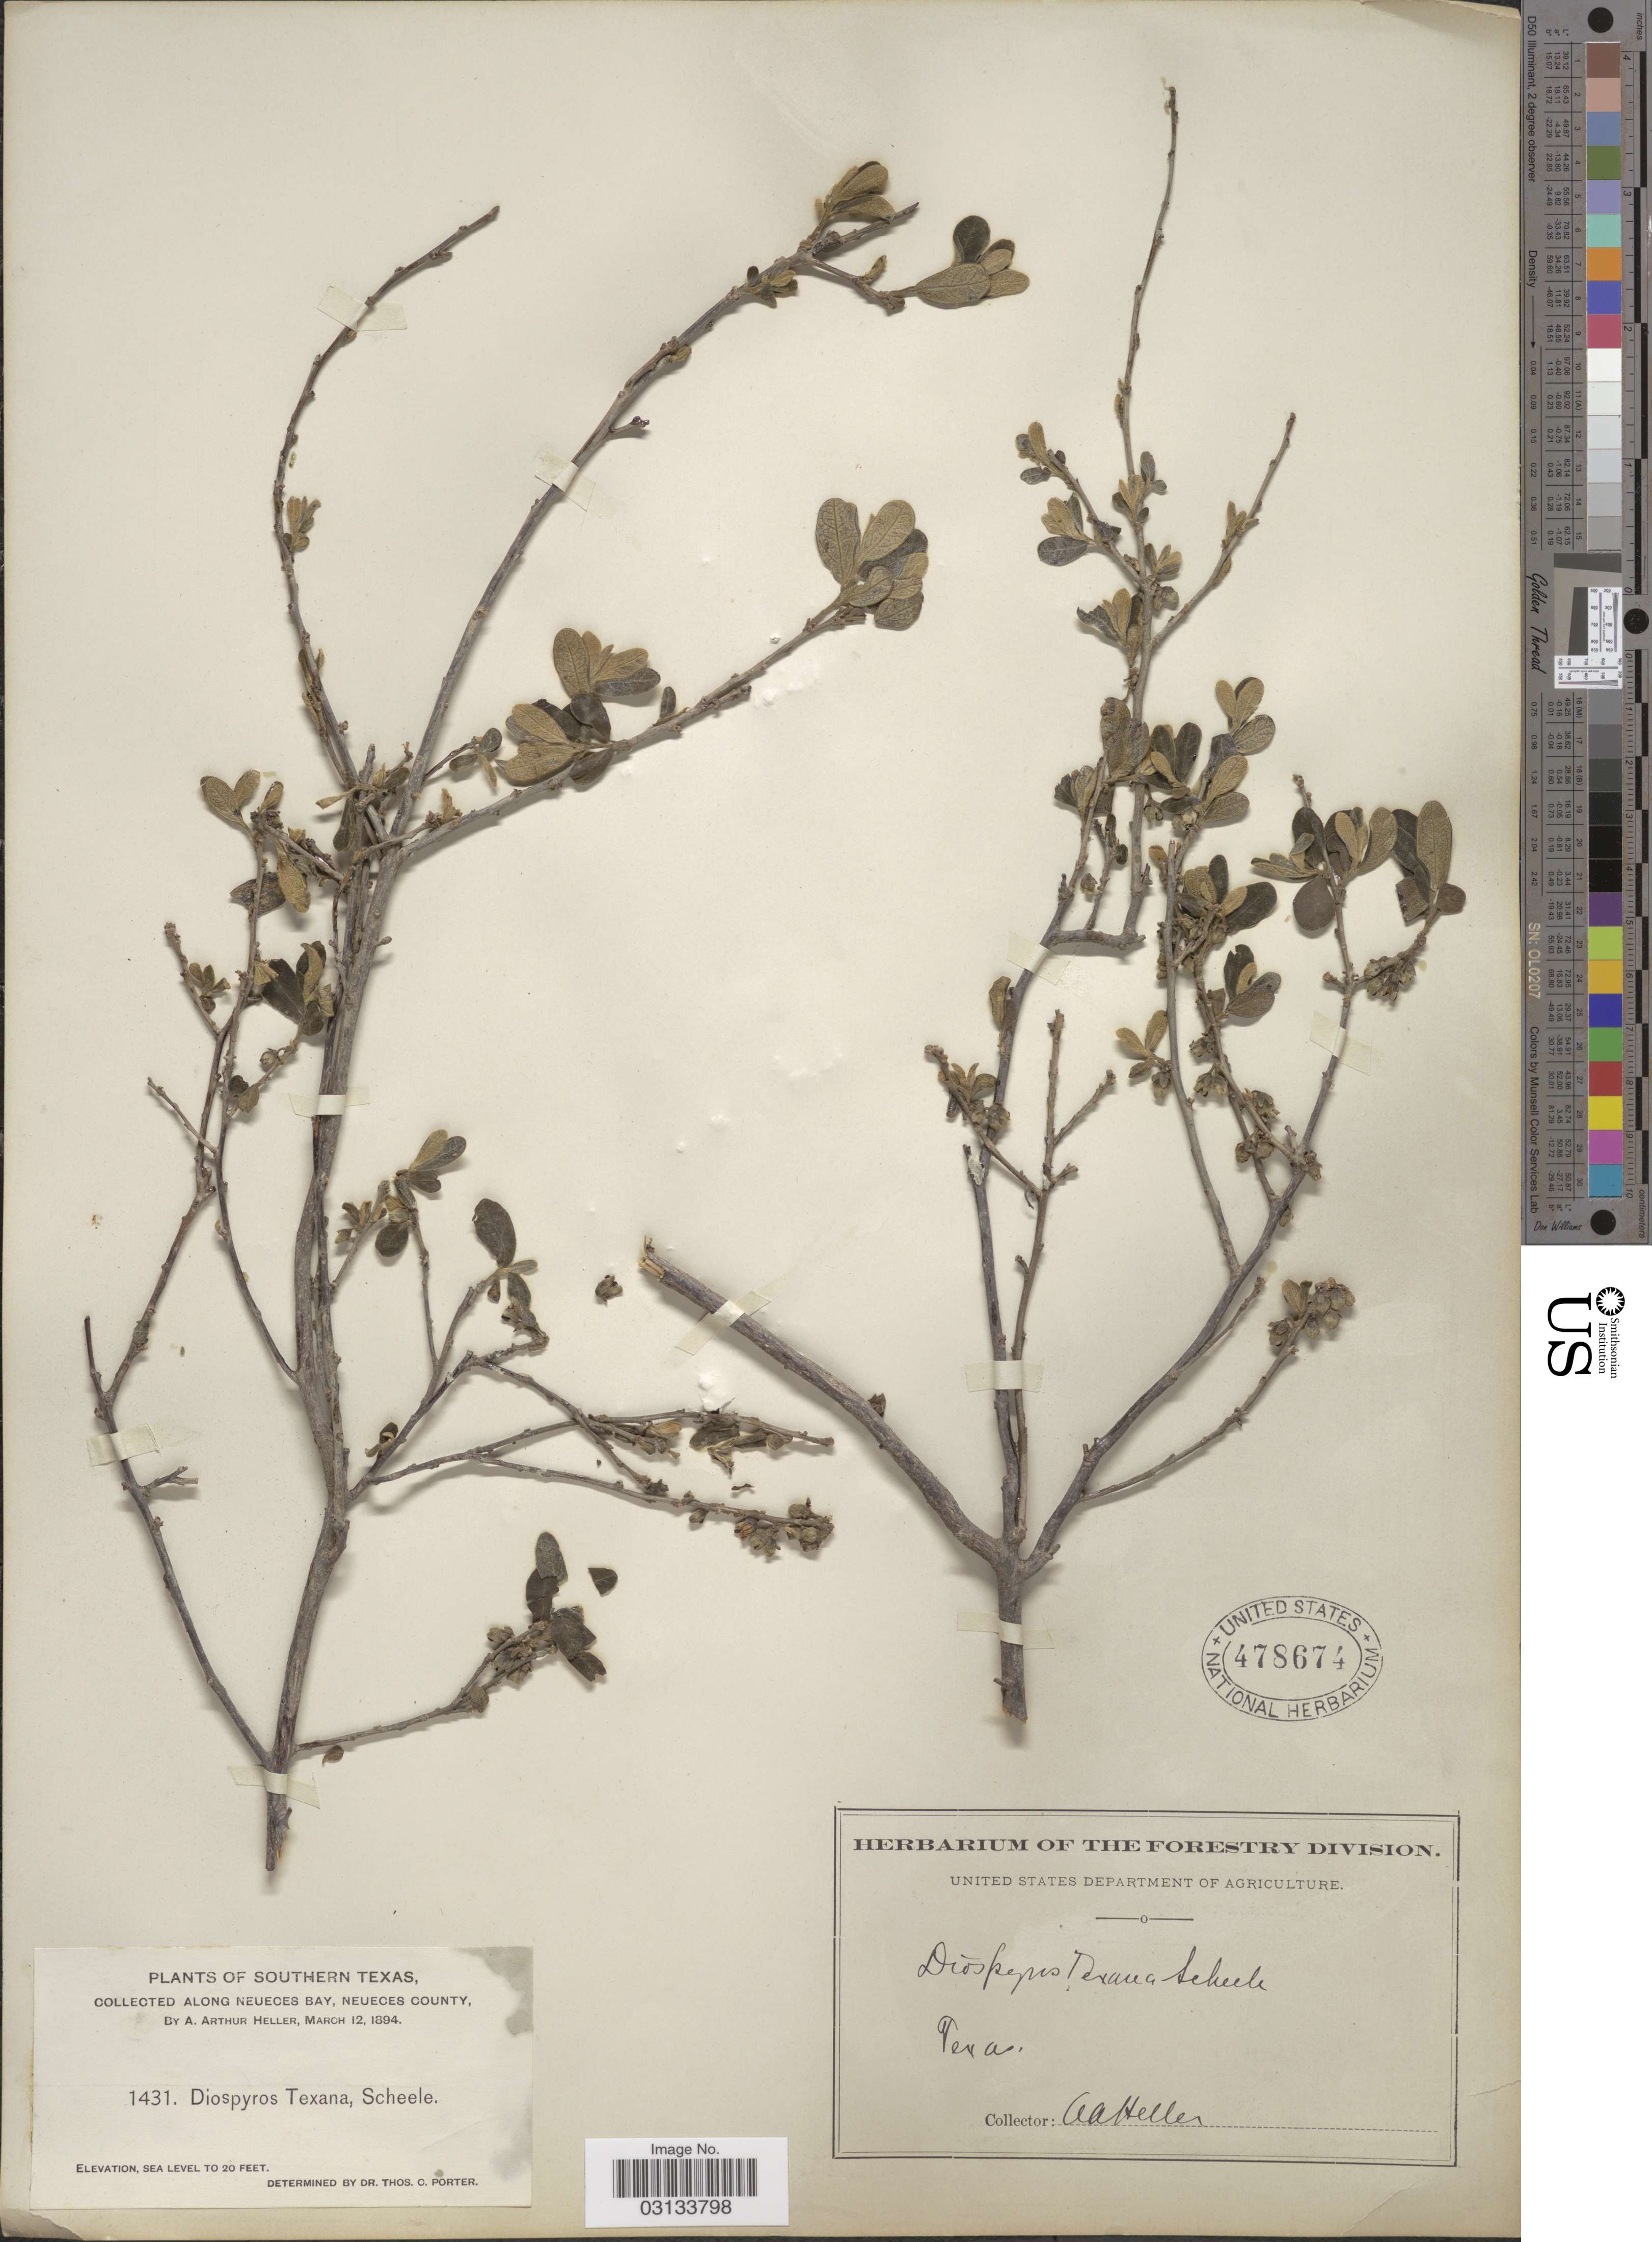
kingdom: Plantae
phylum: Tracheophyta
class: Magnoliopsida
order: Ericales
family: Ebenaceae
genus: Diospyros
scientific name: Diospyros texana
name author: Scheele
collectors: A. A. Heller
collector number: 1431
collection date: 1894-03-12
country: United States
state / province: Texas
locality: Southern Texas, along Neueces Bay, Neueces County.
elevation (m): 0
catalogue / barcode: US 478674